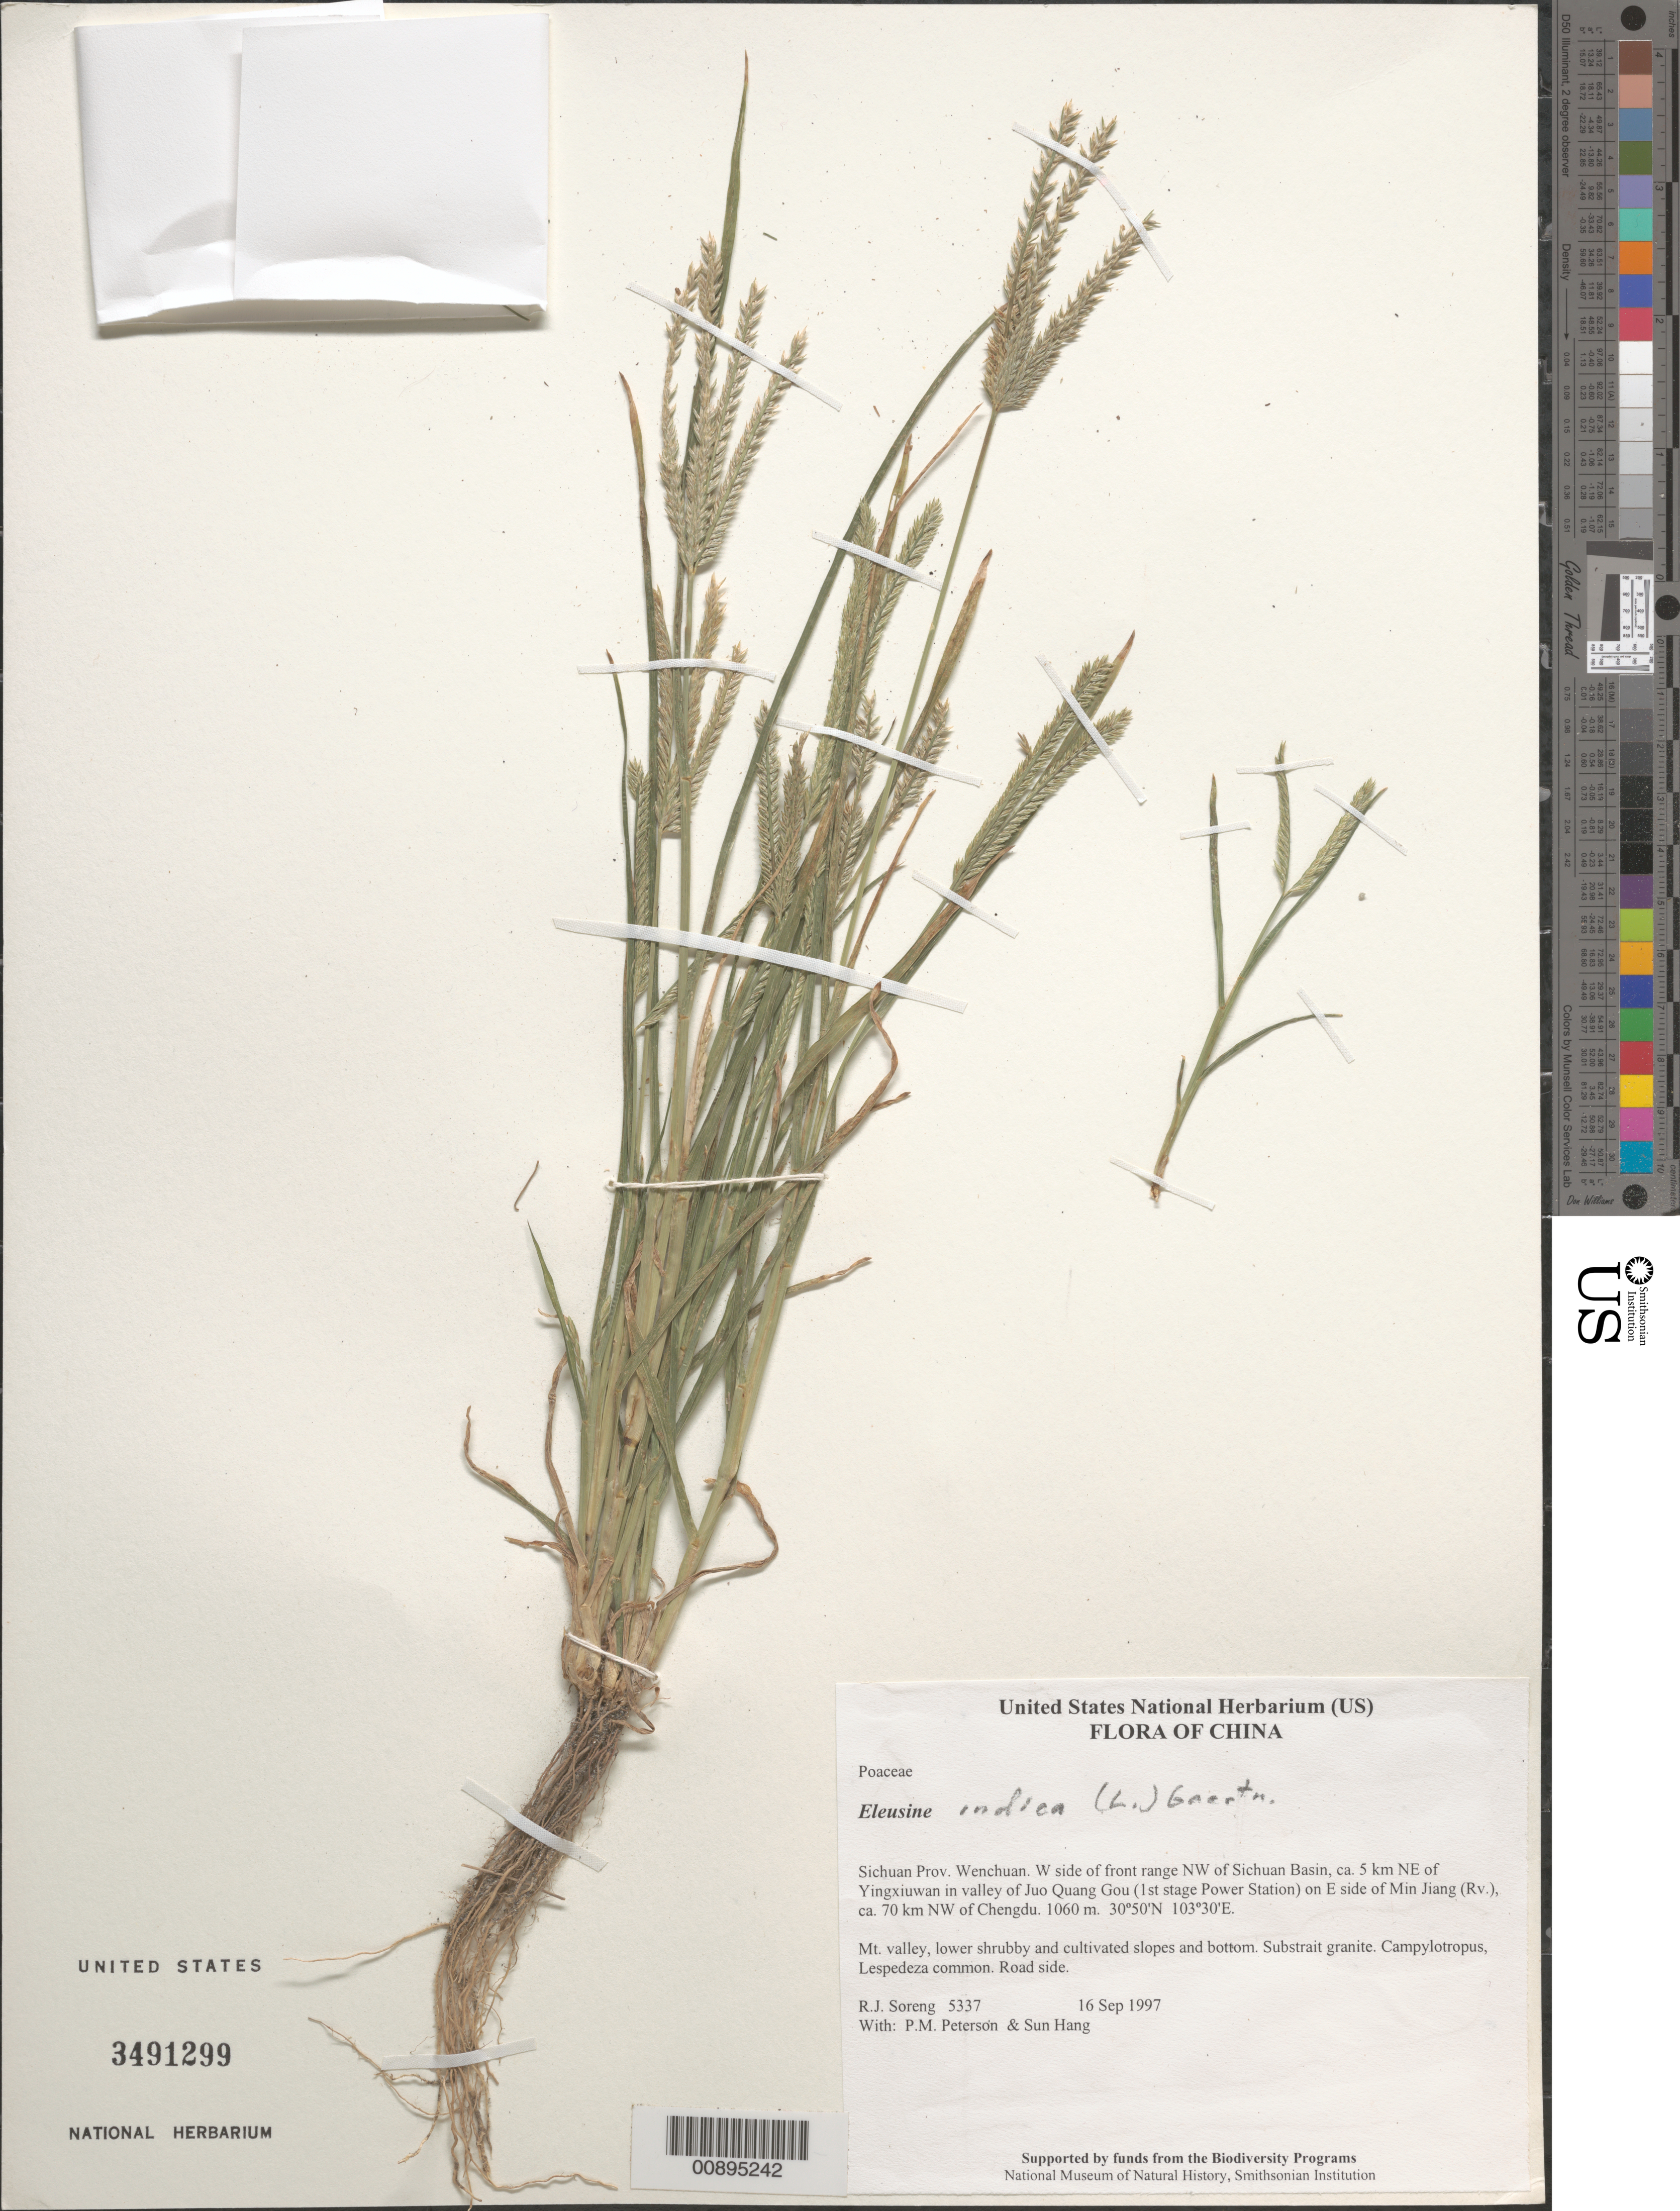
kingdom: Plantae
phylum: Tracheophyta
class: Liliopsida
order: Poales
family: Poaceae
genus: Eleusine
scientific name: Eleusine indica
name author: (L.) Gaertn.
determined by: Soreng, Robert J., Research Associate (BOT), Smithsonian Institution - National Museum of Natural History (UNITED STATES)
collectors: R. J. Soreng, P. M. Peterson & Sun Hang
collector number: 5337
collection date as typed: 16 Sep 1997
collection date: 1997-09-16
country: China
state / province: Sichuan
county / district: Wenchuan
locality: W side of front range NW of Sichuan Basin, ca. 5 km NE of Yingxiuwan in valley of Juo Quang Gou (1st stage Power Station) on E side of Min Jiang (Rv.), ca. 70 km NW of Chengdu.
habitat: Mt. valley, lower shruby and cultivated slopes and bottom. Substrait granite. Campylotropus, Lespedeza common.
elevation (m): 1060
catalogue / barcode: US 3491299